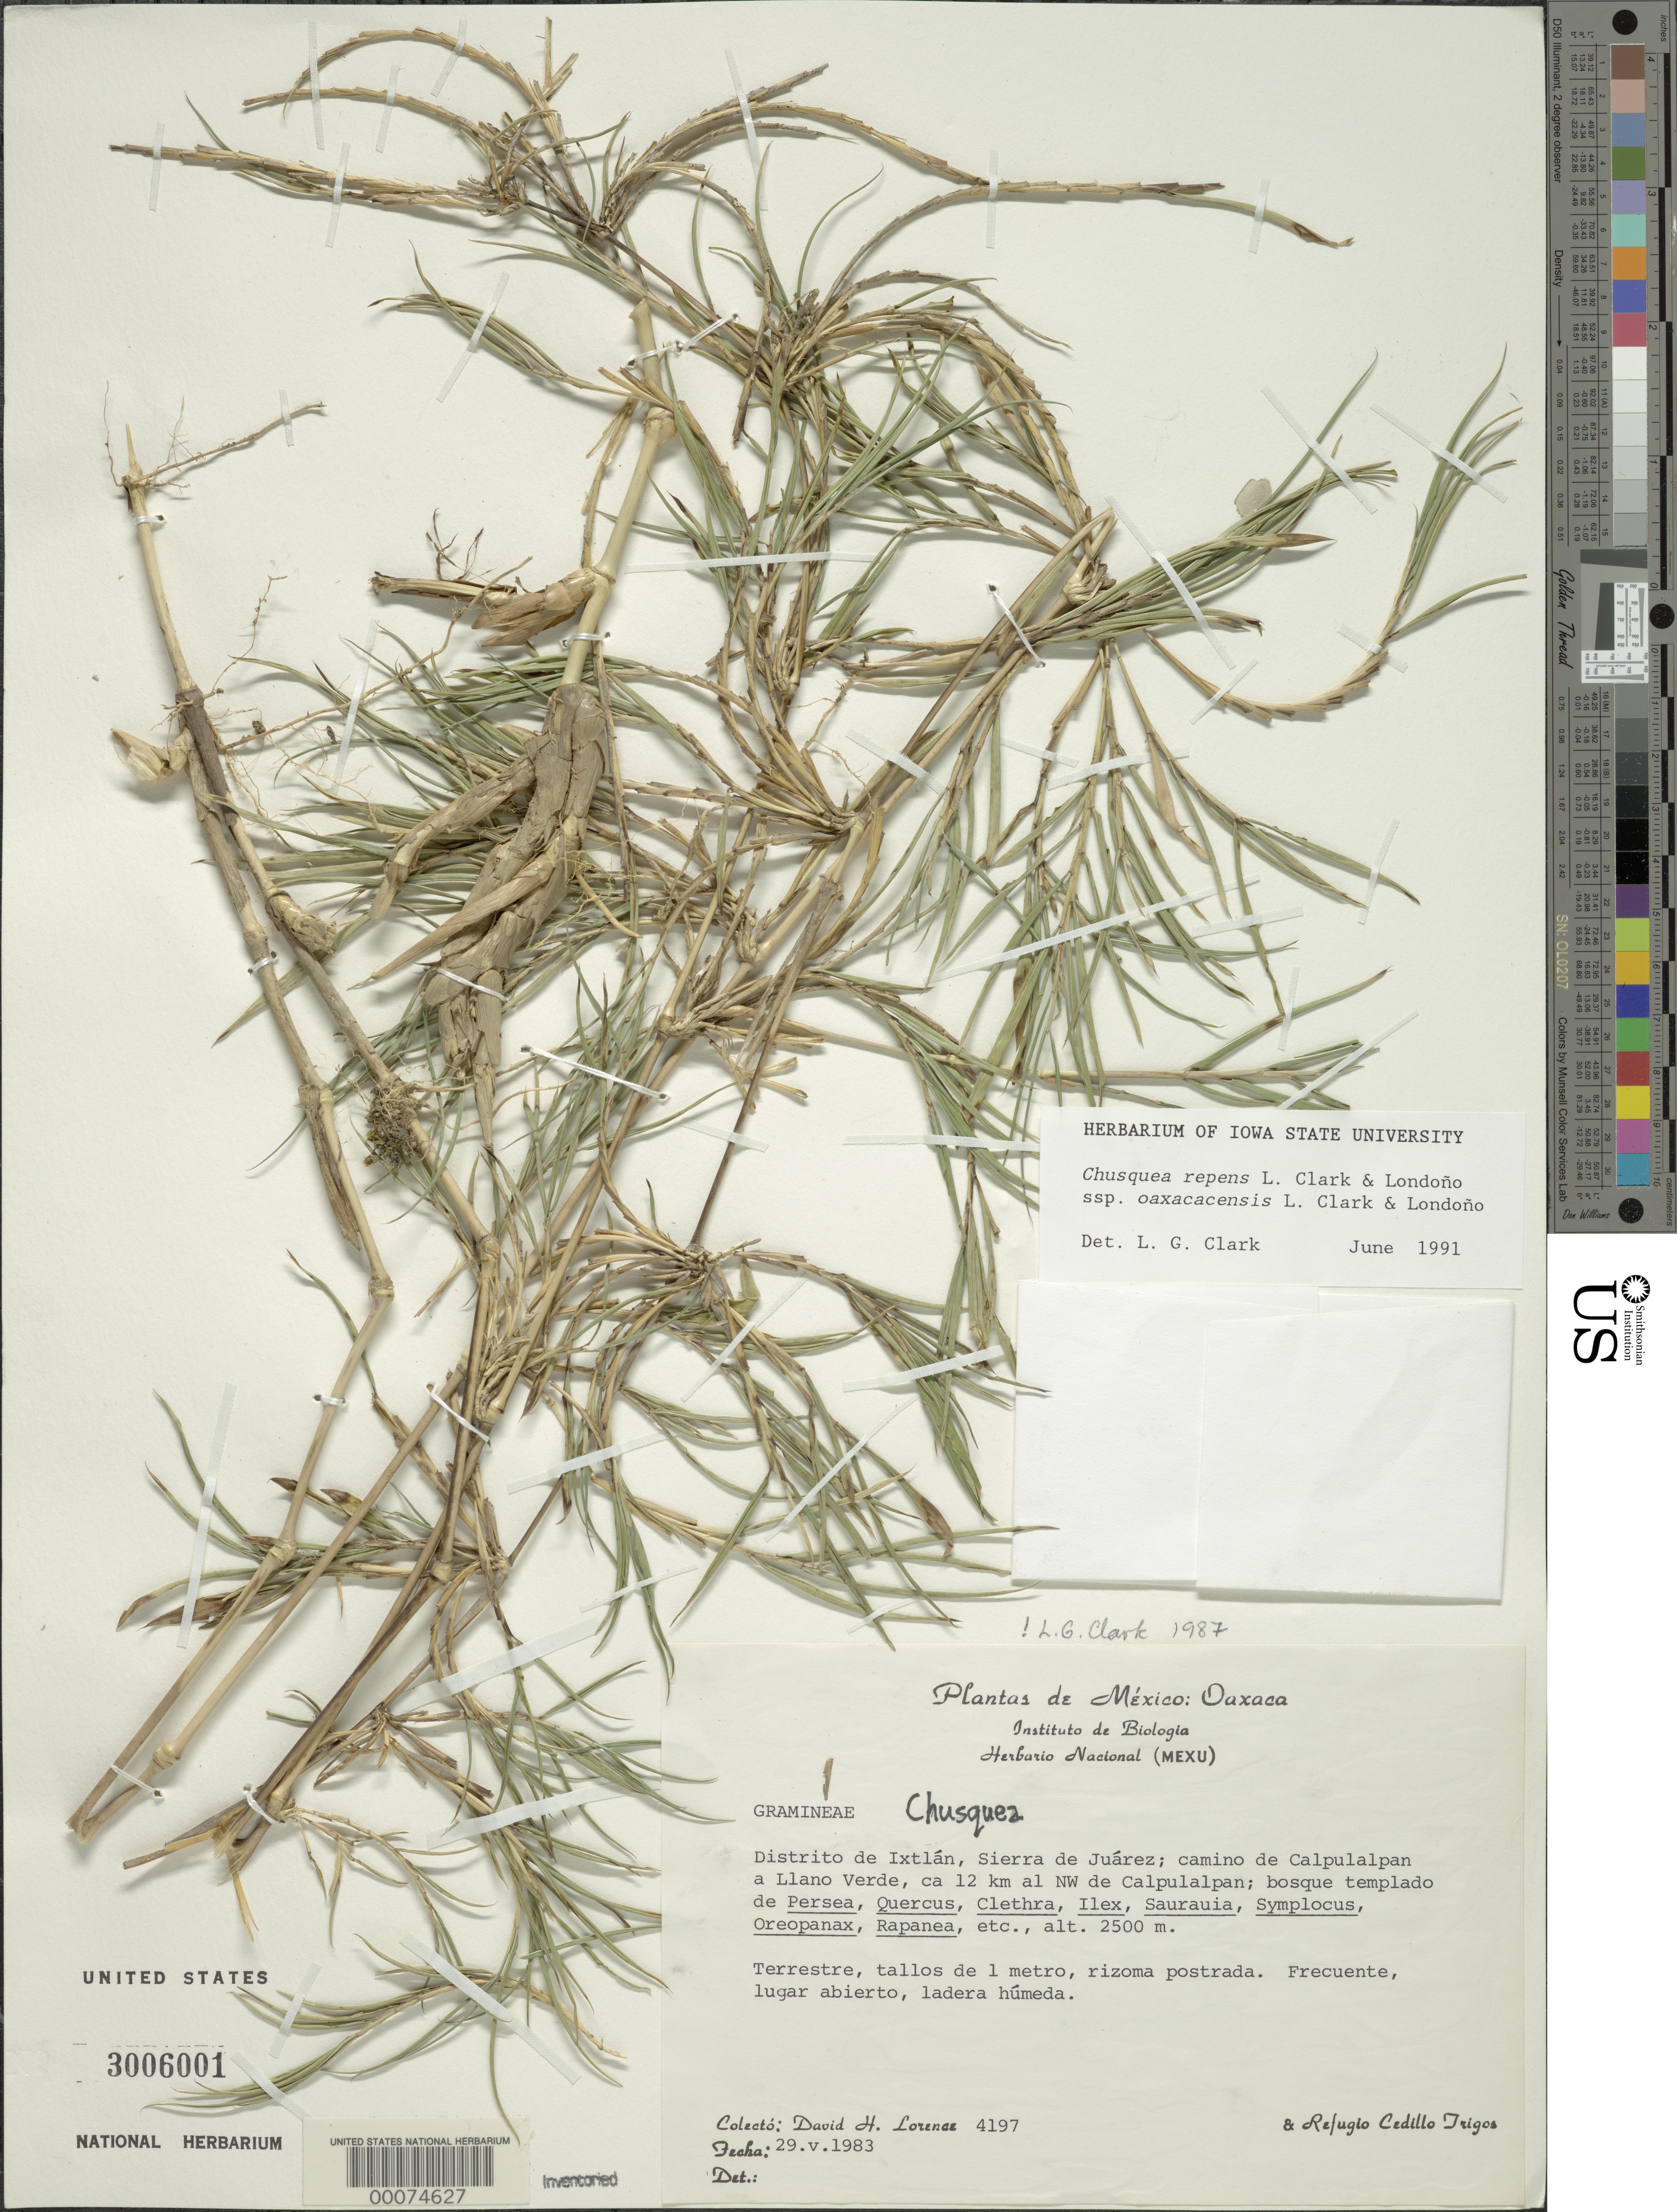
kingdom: Plantae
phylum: Tracheophyta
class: Liliopsida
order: Poales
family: Poaceae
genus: Chusquea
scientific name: Chusquea repens subsp. oaxacacensis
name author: L.G. Clark & Londoño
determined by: Clark, Lynn G., (ISC), Iowa State University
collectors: D. Lorence & R. Triggs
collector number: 4197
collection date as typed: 29 May 1983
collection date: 1983-05-29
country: Mexico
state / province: Oaxaca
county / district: Ixtlán De Juarez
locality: Sierra de juarez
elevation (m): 2500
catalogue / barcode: US 3006001